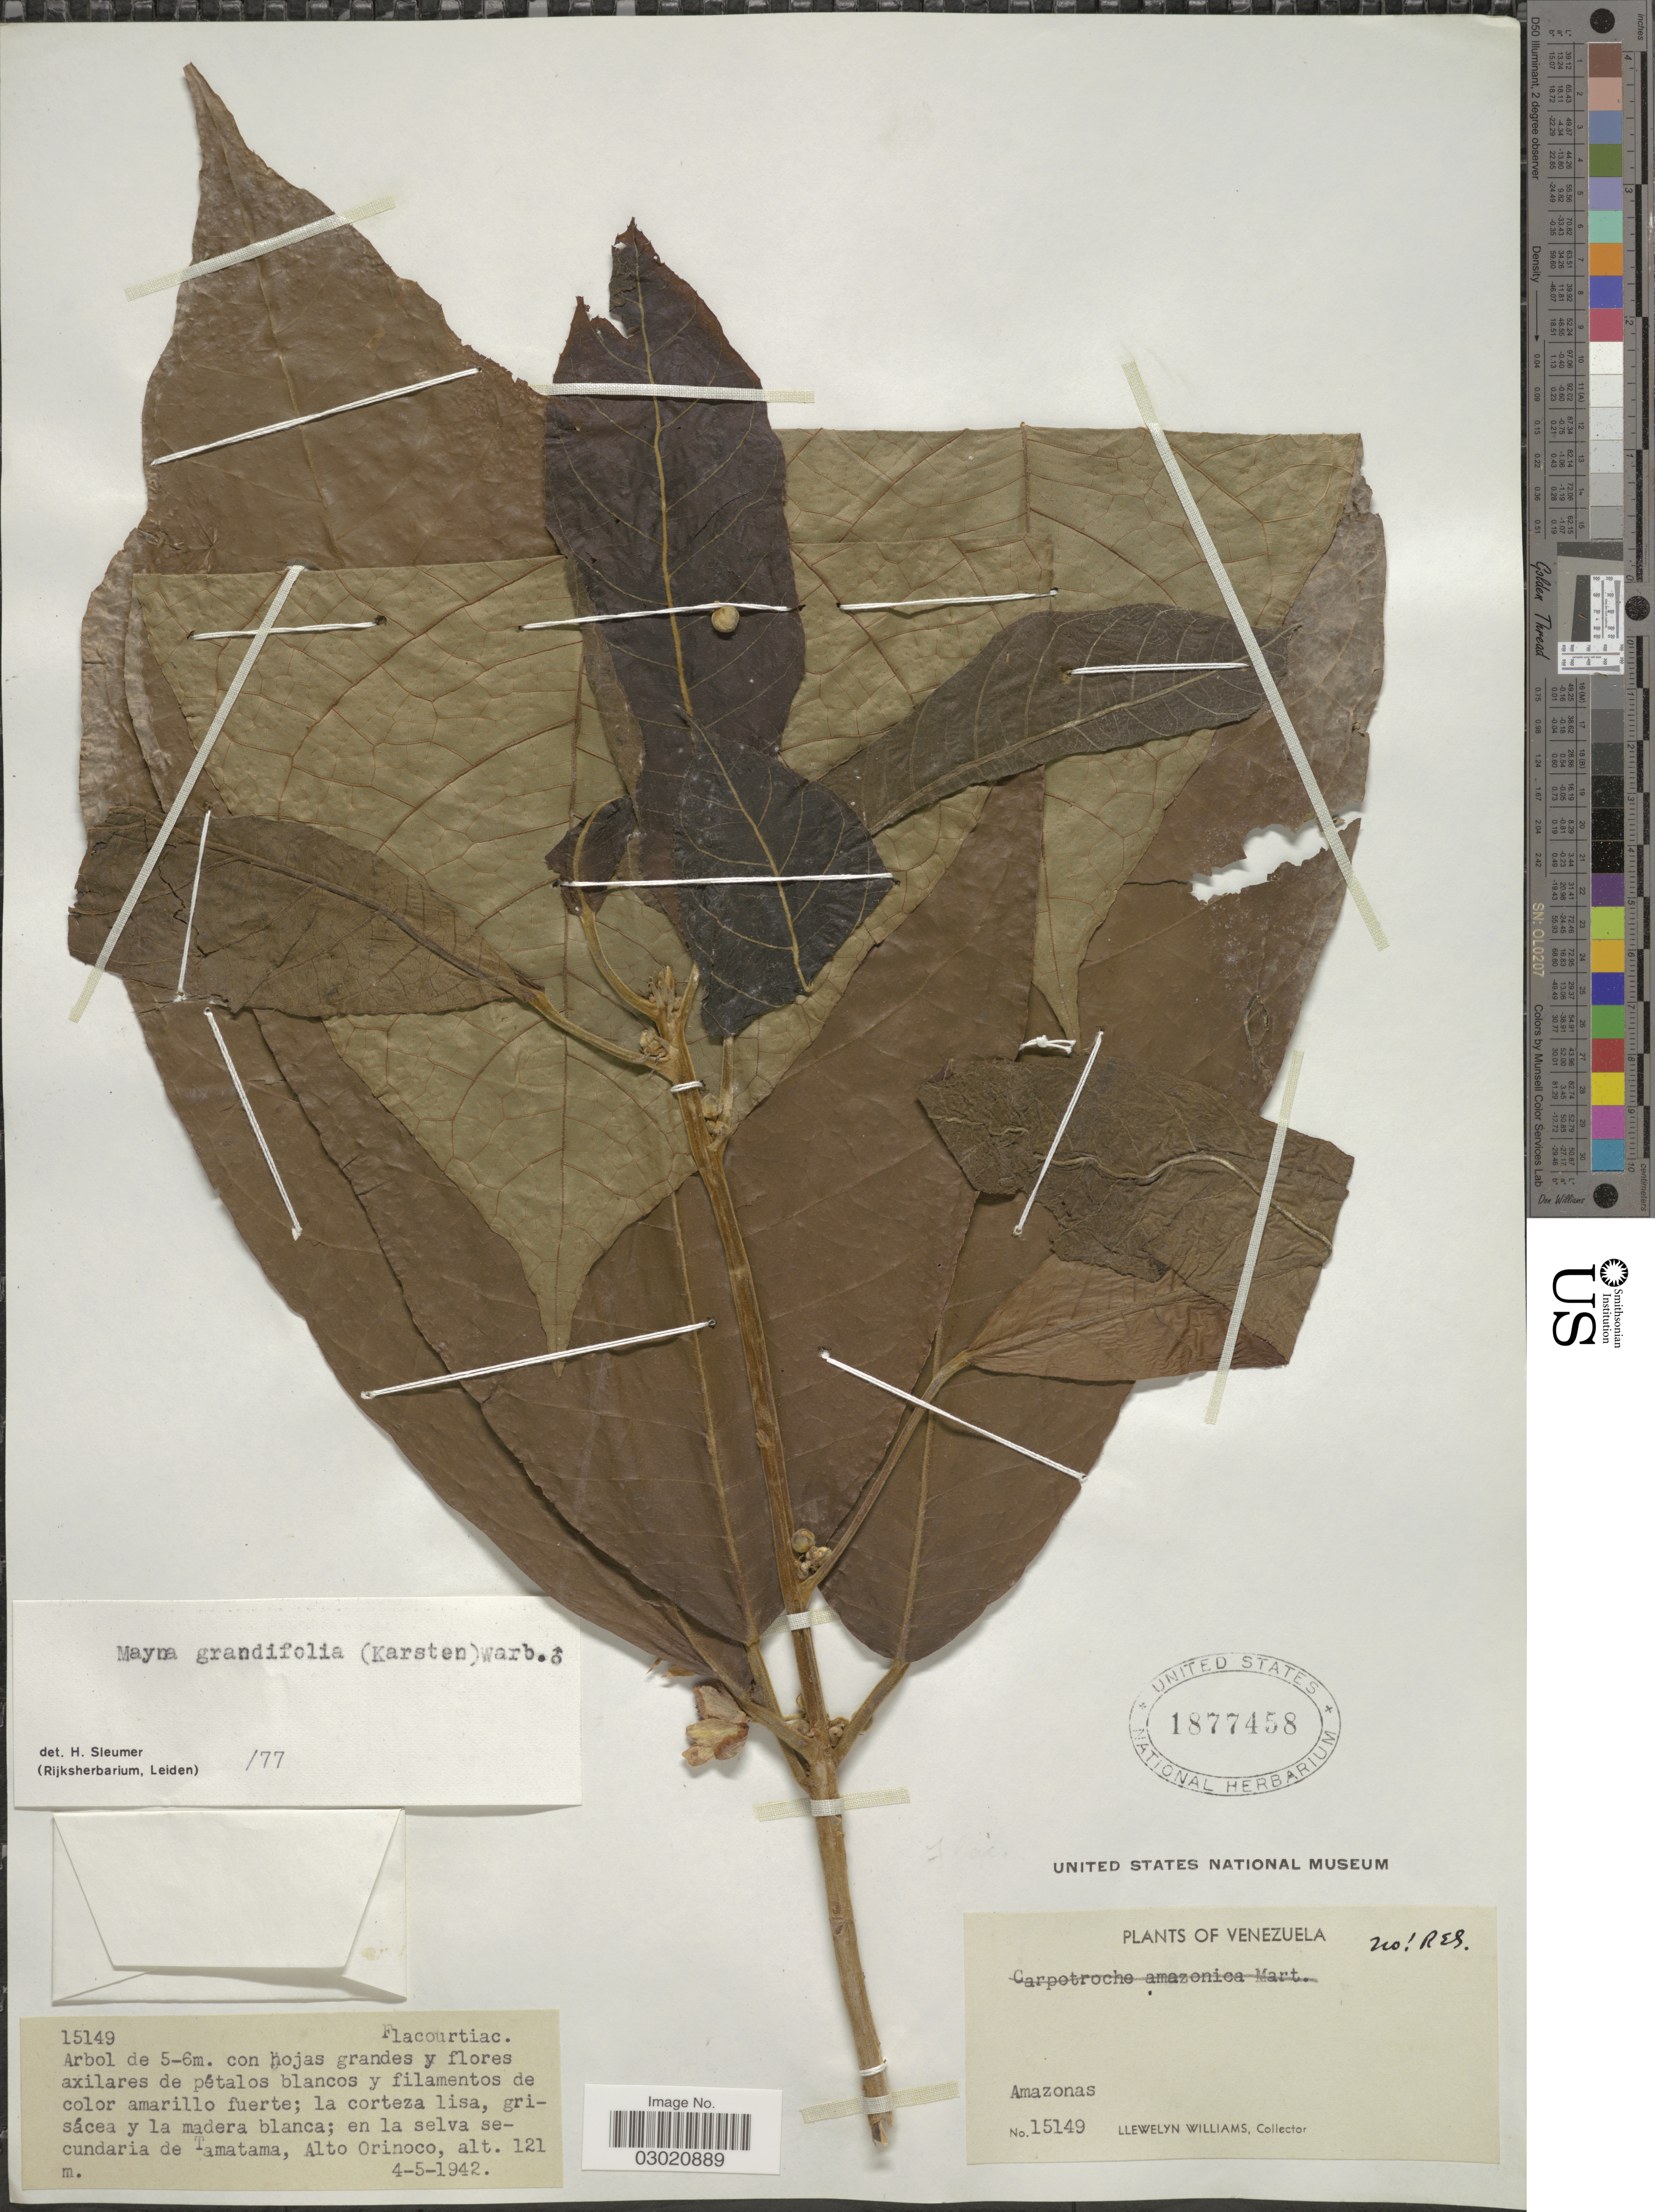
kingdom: Plantae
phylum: Tracheophyta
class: Magnoliopsida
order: Malpighiales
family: Achariaceae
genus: Mayna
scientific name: Mayna grandifolia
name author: (H. Karst.) Warb.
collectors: Ll. Williams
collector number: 15149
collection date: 1942-05-04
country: Venezuela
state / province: Amazonas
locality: En la selva secundaria de Tamatama, Alto Orinoco.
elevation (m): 121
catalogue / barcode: US 1877458